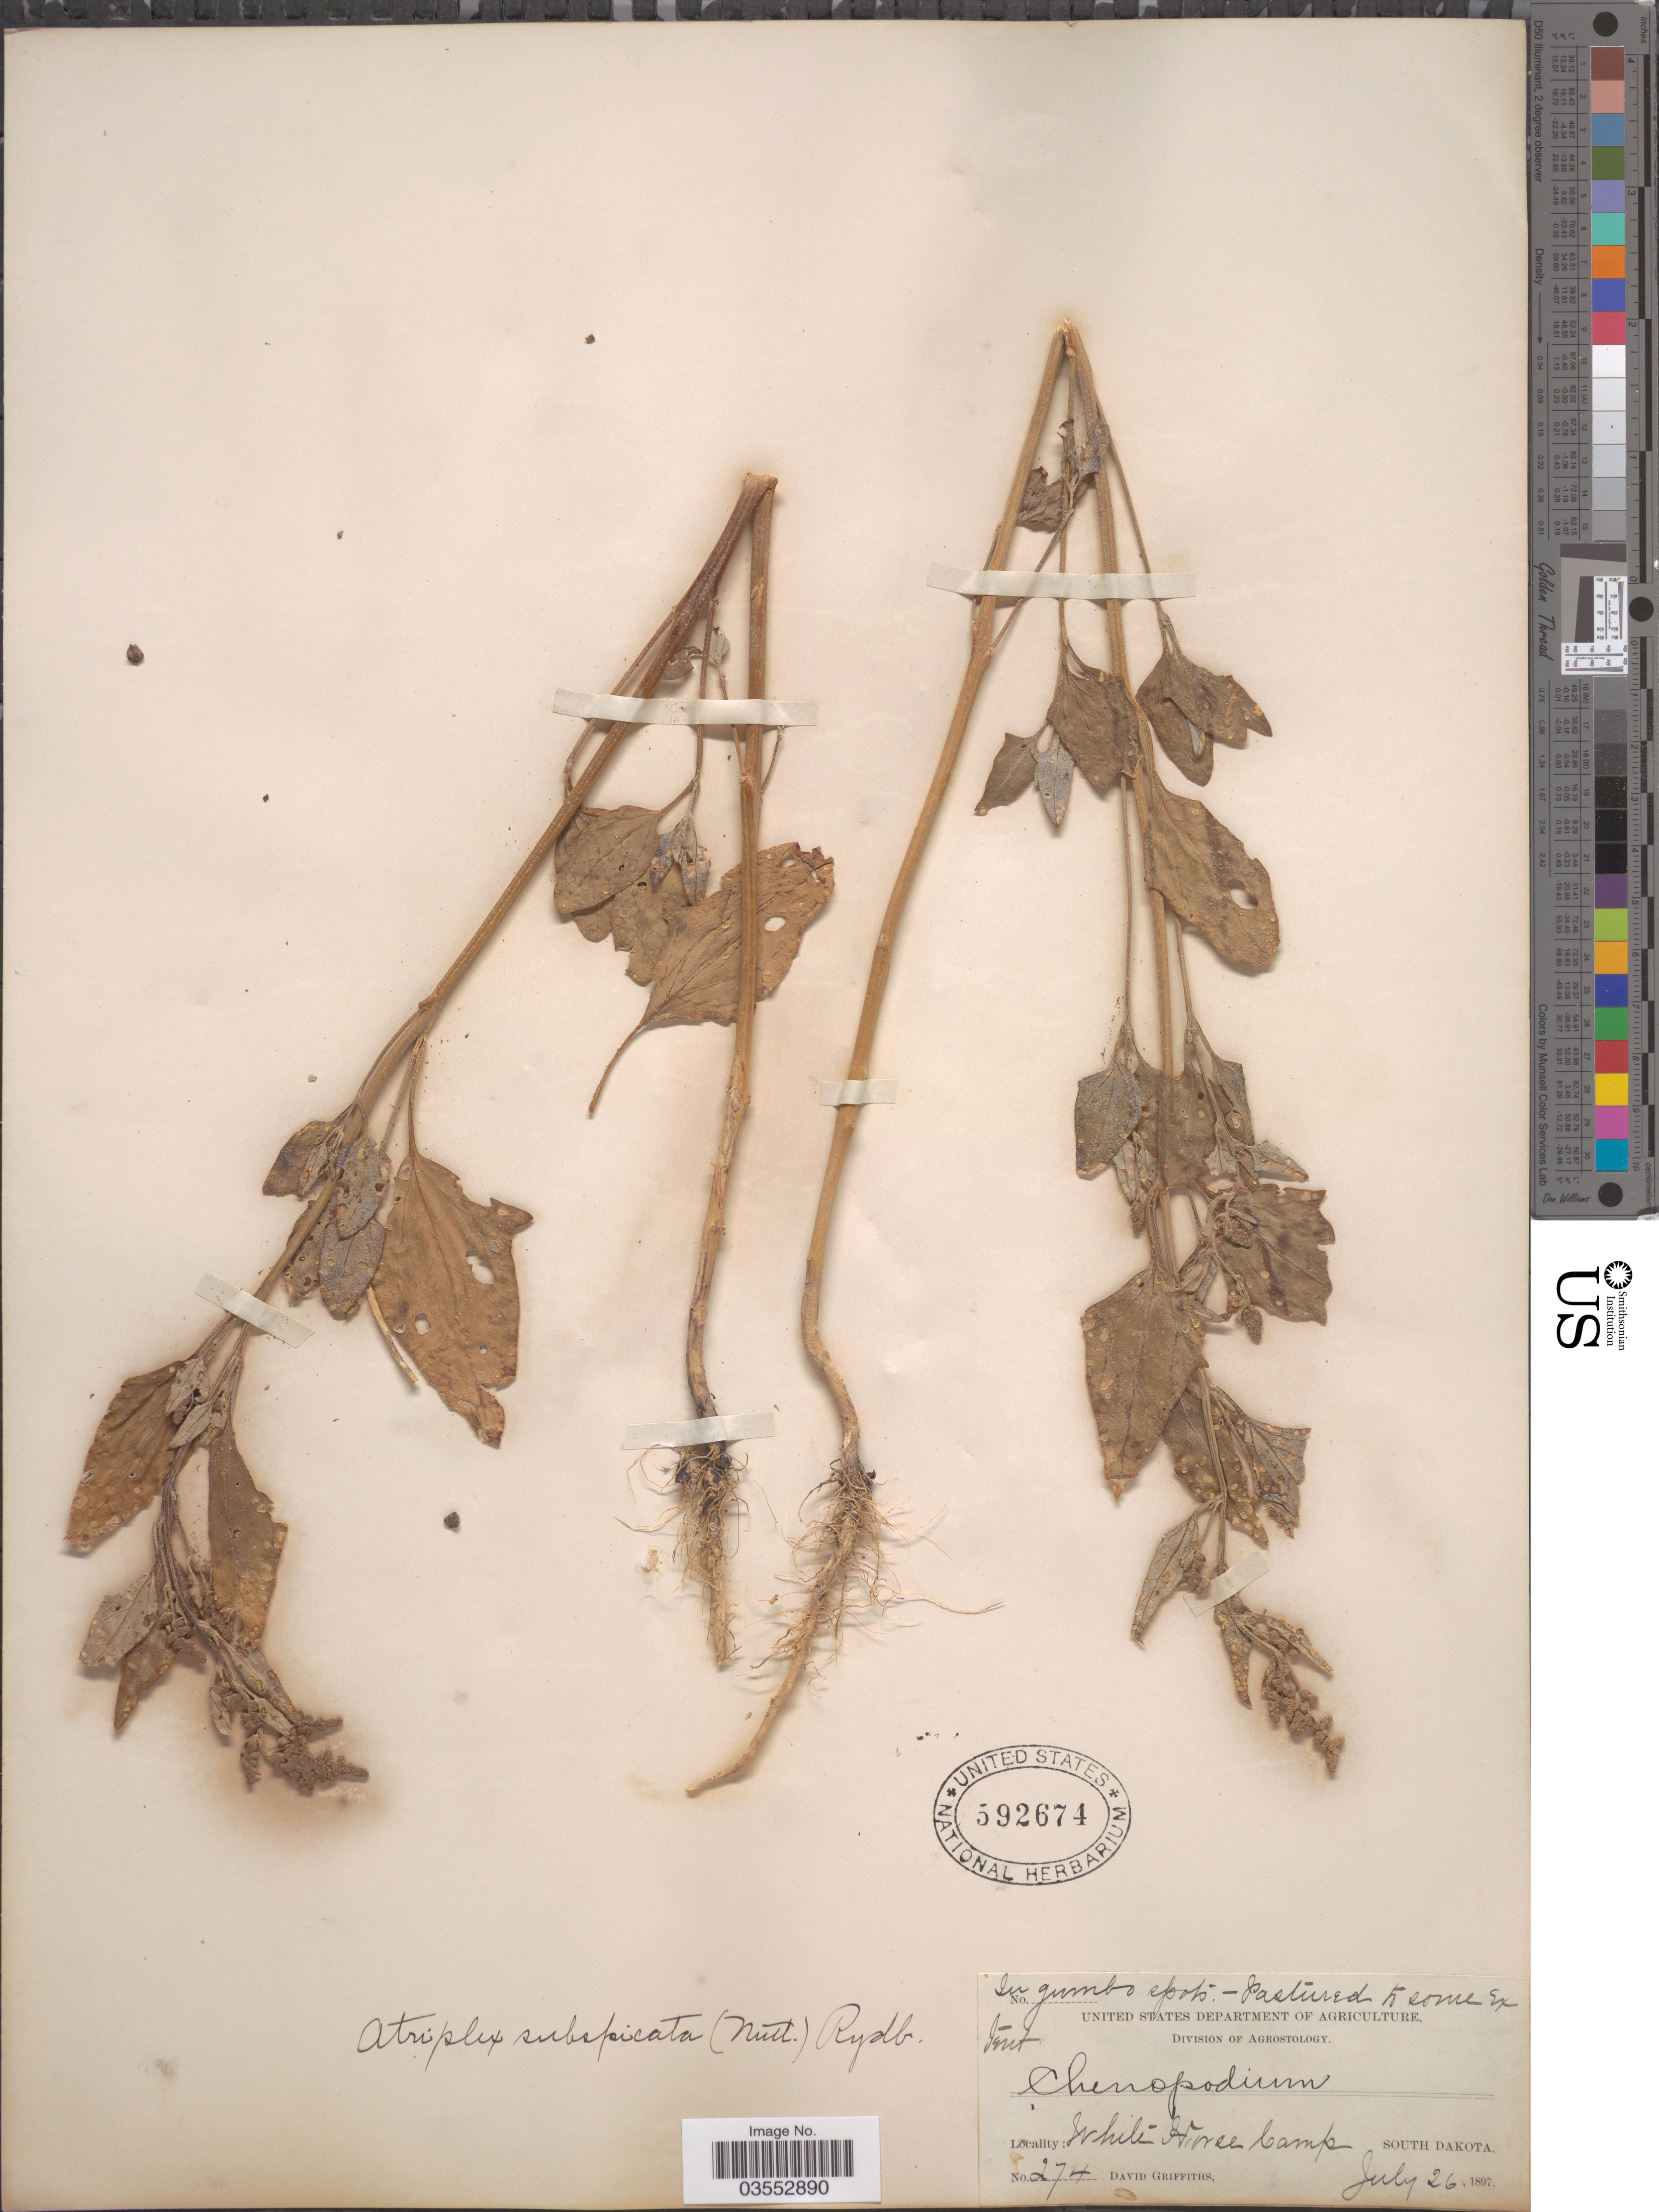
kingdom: Plantae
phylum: Tracheophyta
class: Magnoliopsida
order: Caryophyllales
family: Amaranthaceae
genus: Atriplex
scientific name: Atriplex subspicata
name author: (Nutt.) Rydb.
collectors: D. Griffiths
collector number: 274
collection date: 1897-07-26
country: United States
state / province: South Dakota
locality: White Horse Camp.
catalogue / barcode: US 592674